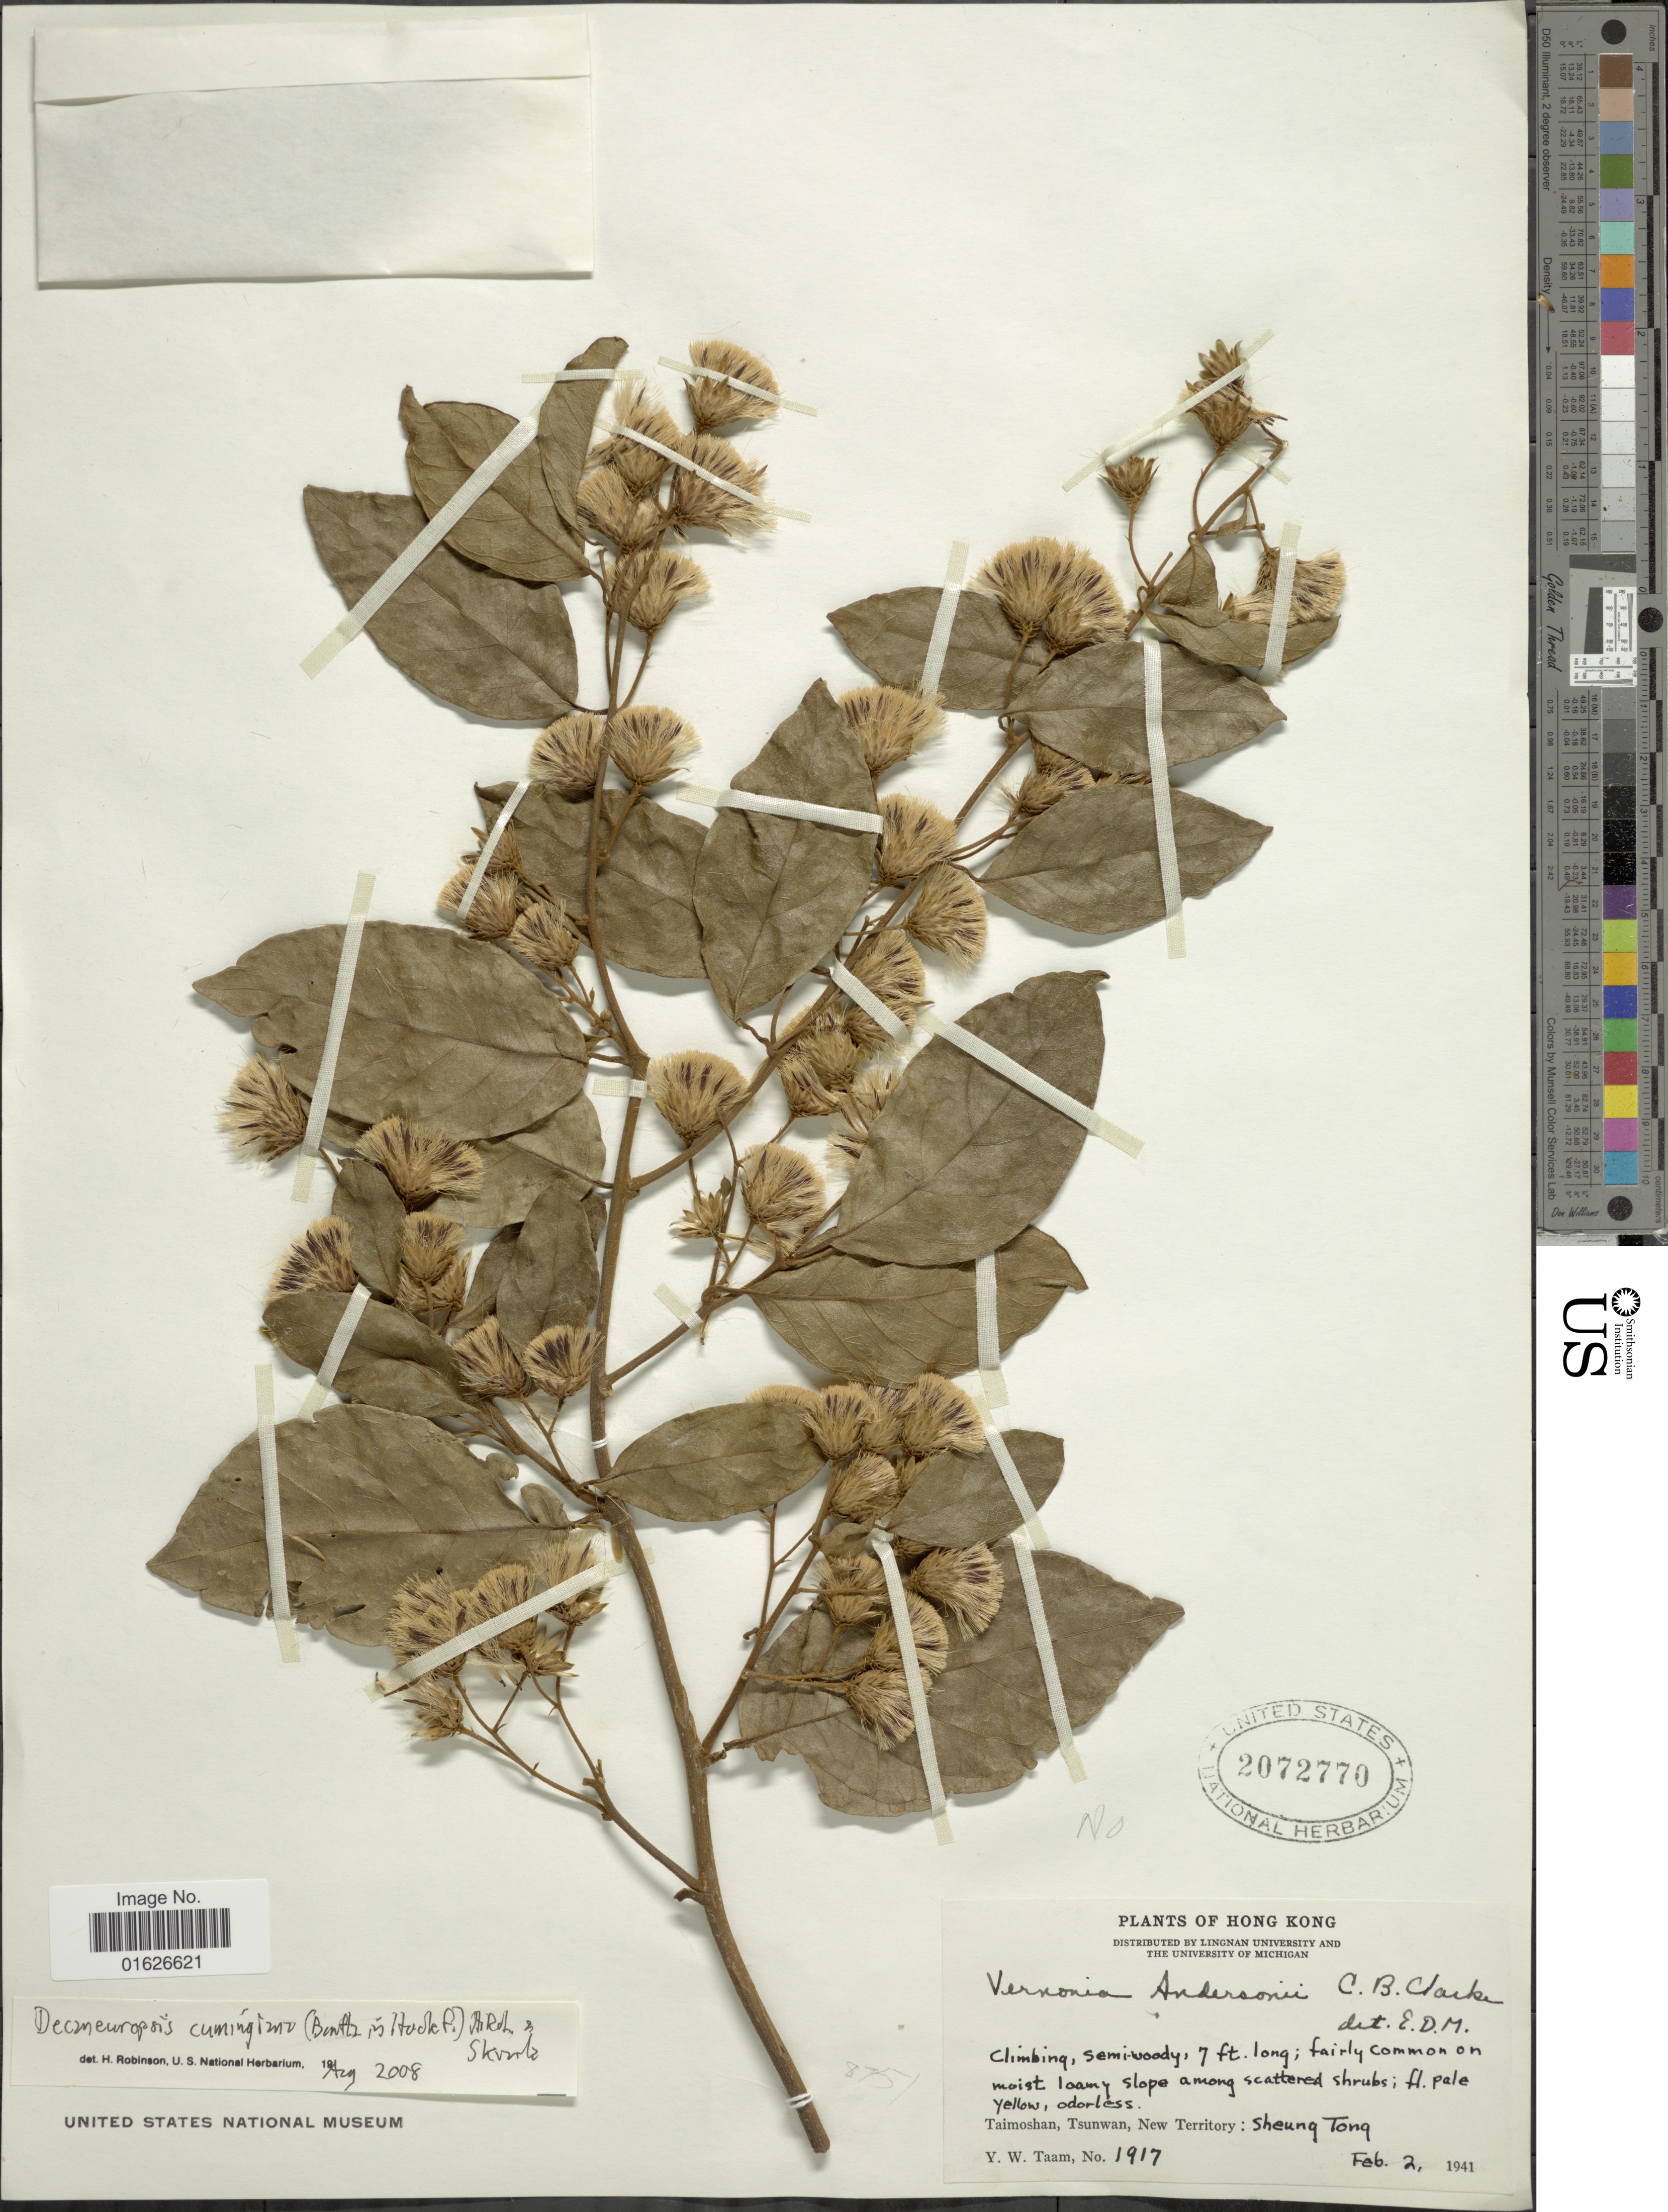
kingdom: Plantae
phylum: Tracheophyta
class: Magnoliopsida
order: Asterales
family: Asteraceae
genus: Decaneuropsis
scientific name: Decaneuropsis cumingiana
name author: (Benth.) H. Rob. & Skvarla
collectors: Y. W. Taam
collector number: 1917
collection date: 1941-02-02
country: China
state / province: Hong Kong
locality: Taimoshan, Tsunwan, New Territory: Sheung Tong.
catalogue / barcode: US 2072770